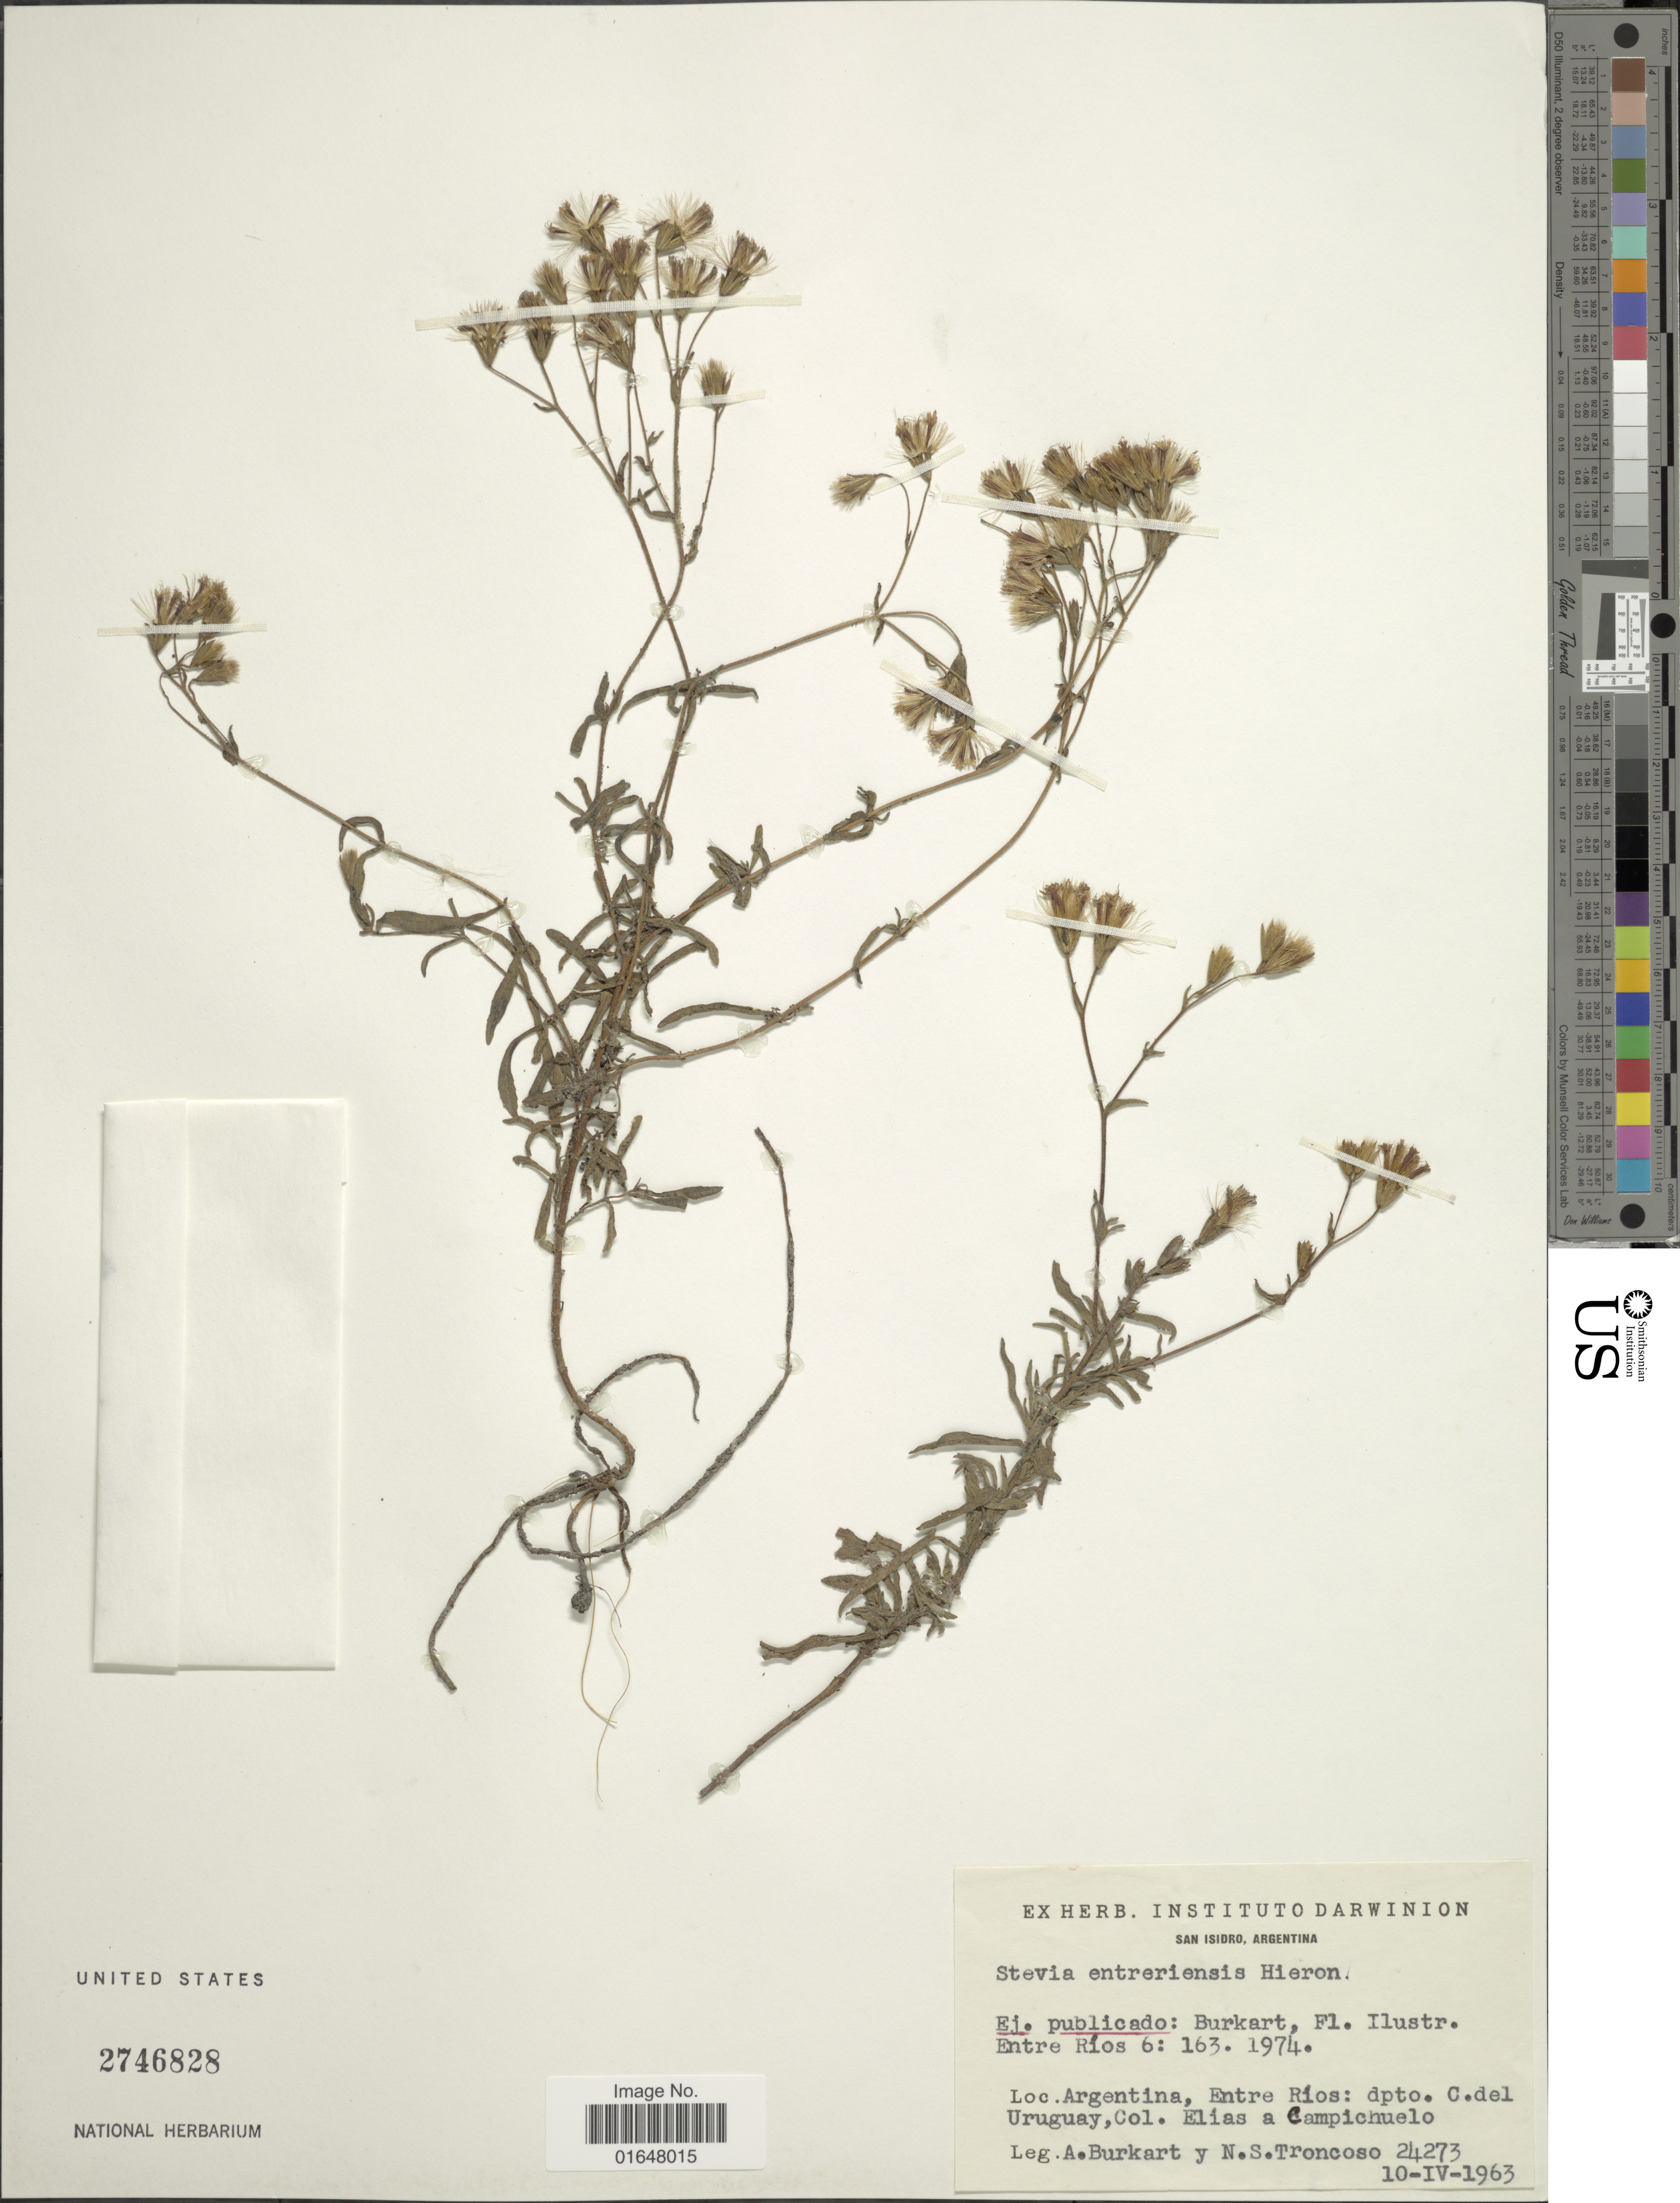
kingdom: Plantae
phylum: Tracheophyta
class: Magnoliopsida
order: Asterales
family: Asteraceae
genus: Stevia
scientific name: Stevia entreriensis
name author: Hieron.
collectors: A. E. Burkart & N. Troncoso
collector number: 24273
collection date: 1963-04-10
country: Argentina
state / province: Entre Rios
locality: Dpto. C. del Uruguay, Col. Elias a Campichuelo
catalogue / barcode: US 2746828